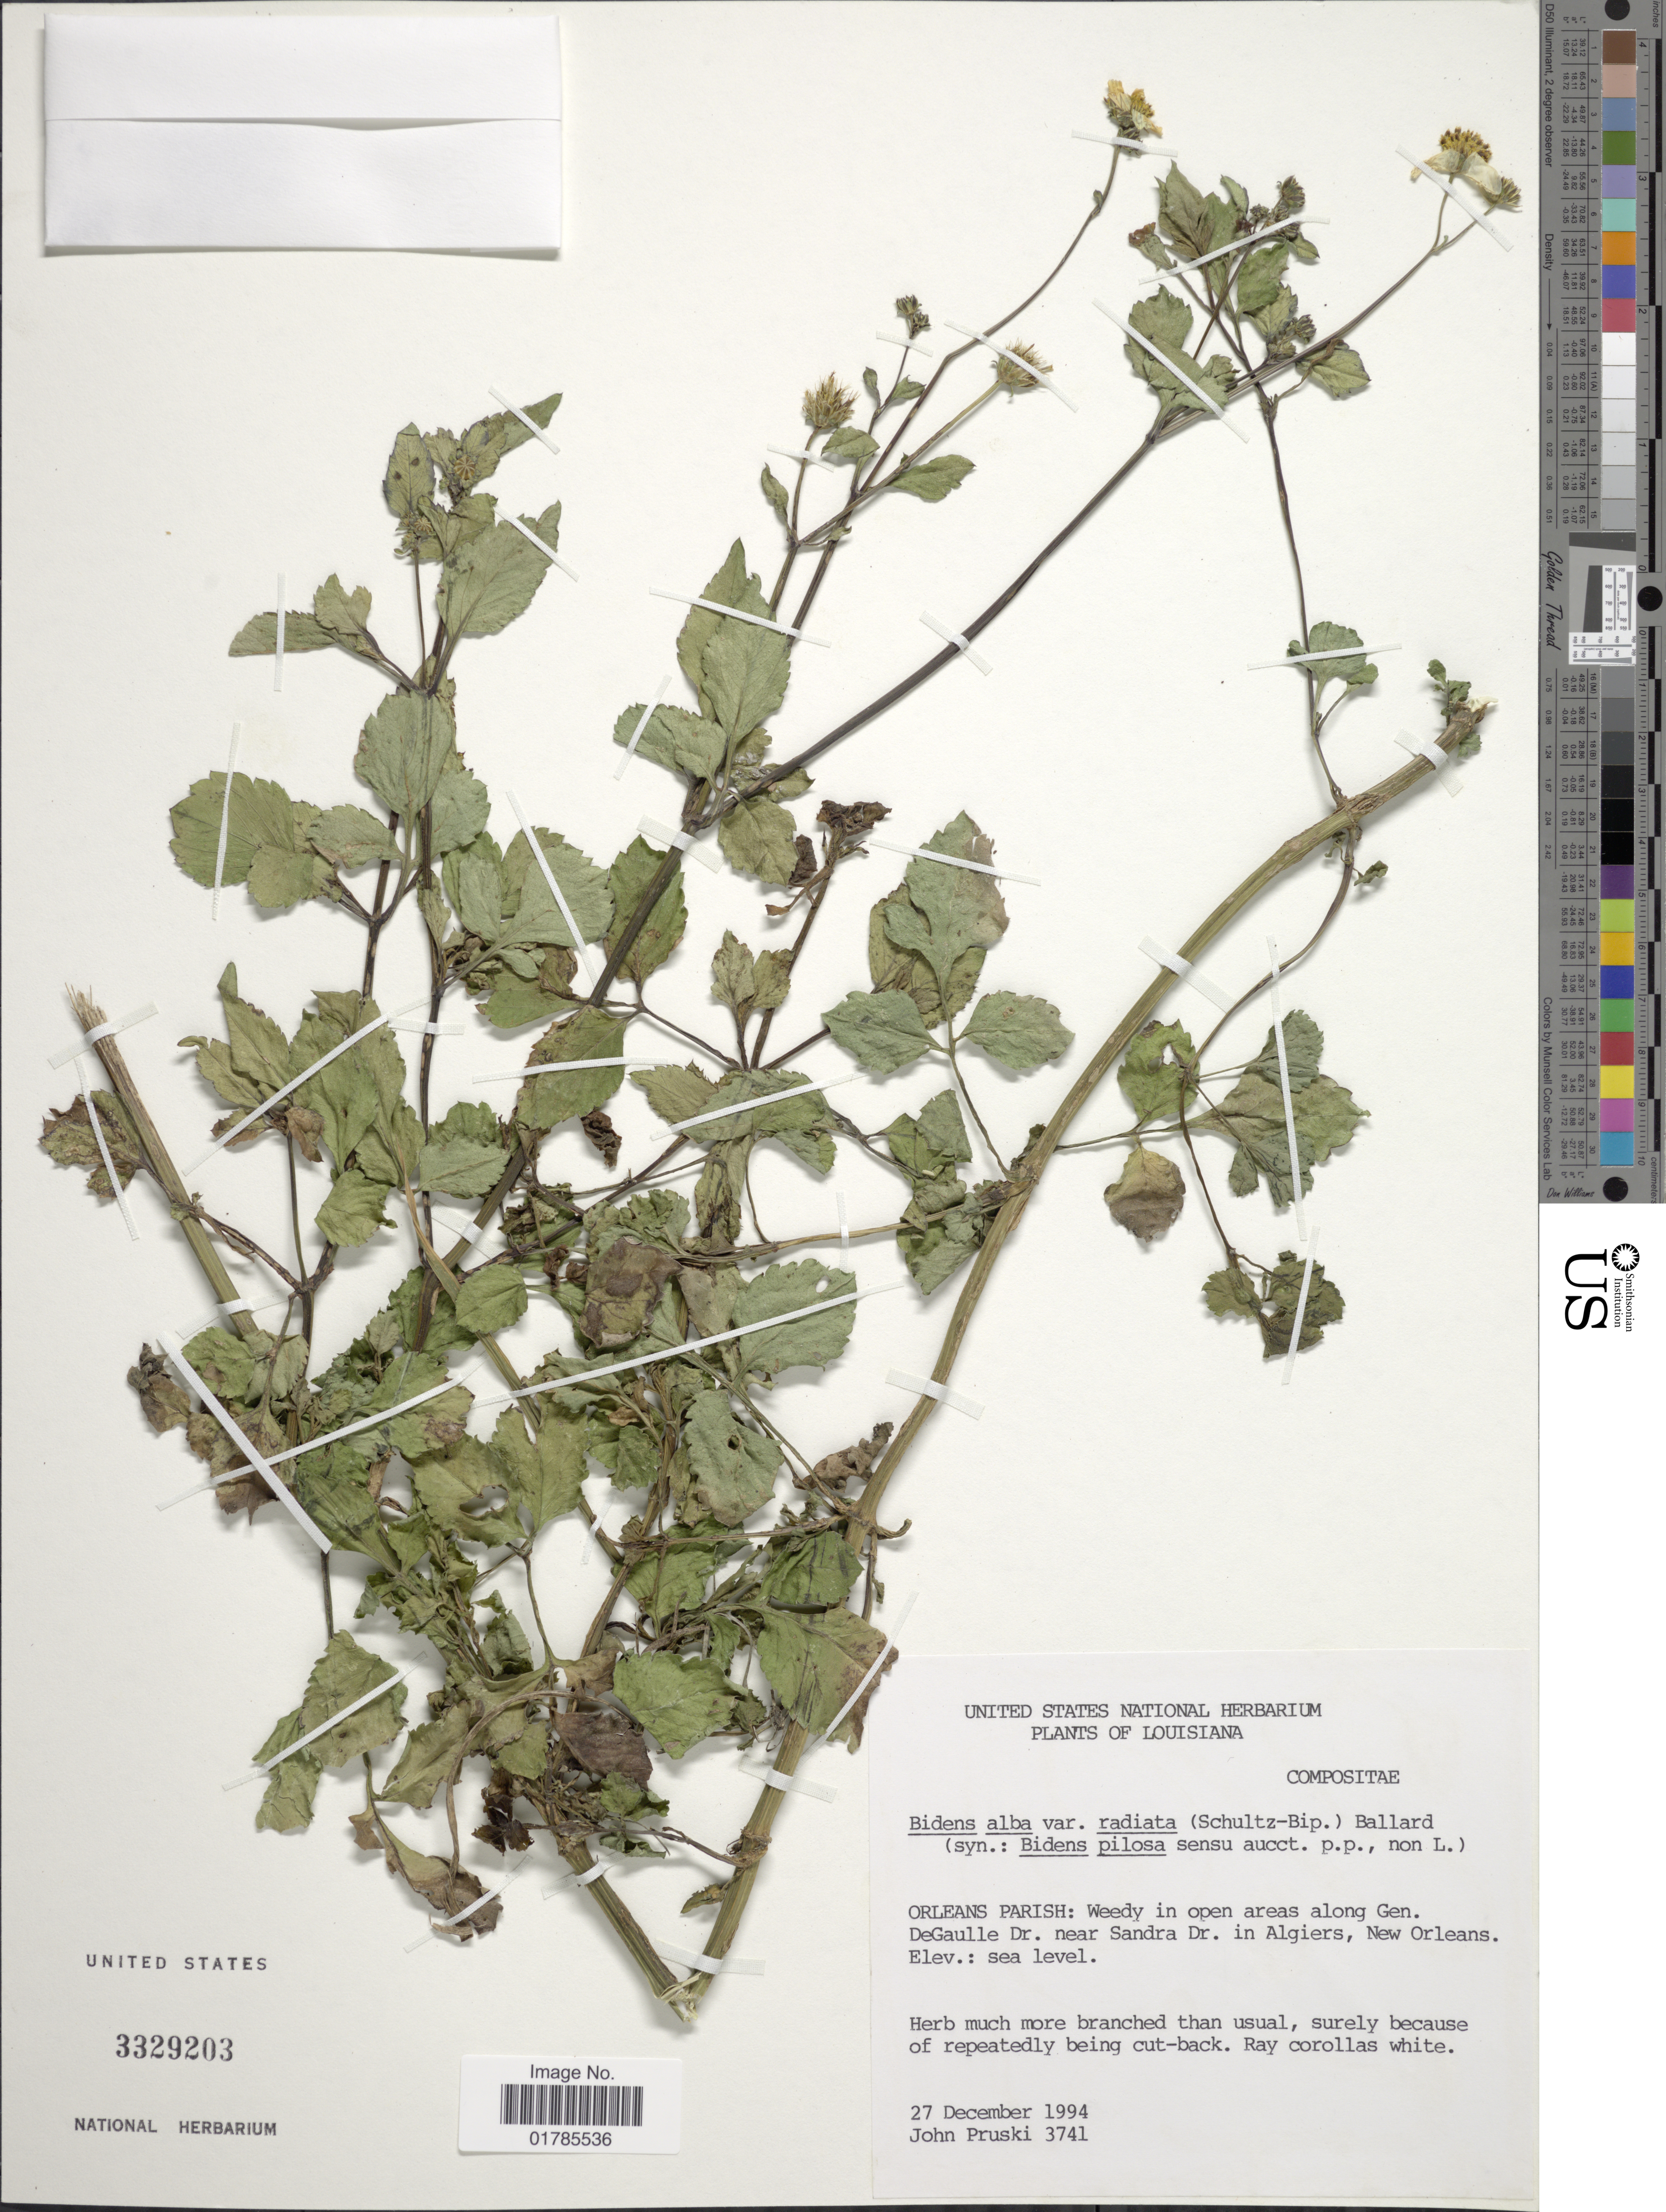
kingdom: Plantae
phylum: Tracheophyta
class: Magnoliopsida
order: Asterales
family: Asteraceae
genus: Bidens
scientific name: Bidens alba var. radiata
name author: (Sch. Bip.) R.E. Ballard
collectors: J. F. Pruski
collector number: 3741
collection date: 1994-12-27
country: United States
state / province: Louisiana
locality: Oreleans Parish: Weedy in open areas along Gen. DeGaulle Dr. near Sandra Dr. In Algiers, New Orleans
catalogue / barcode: US 3329203